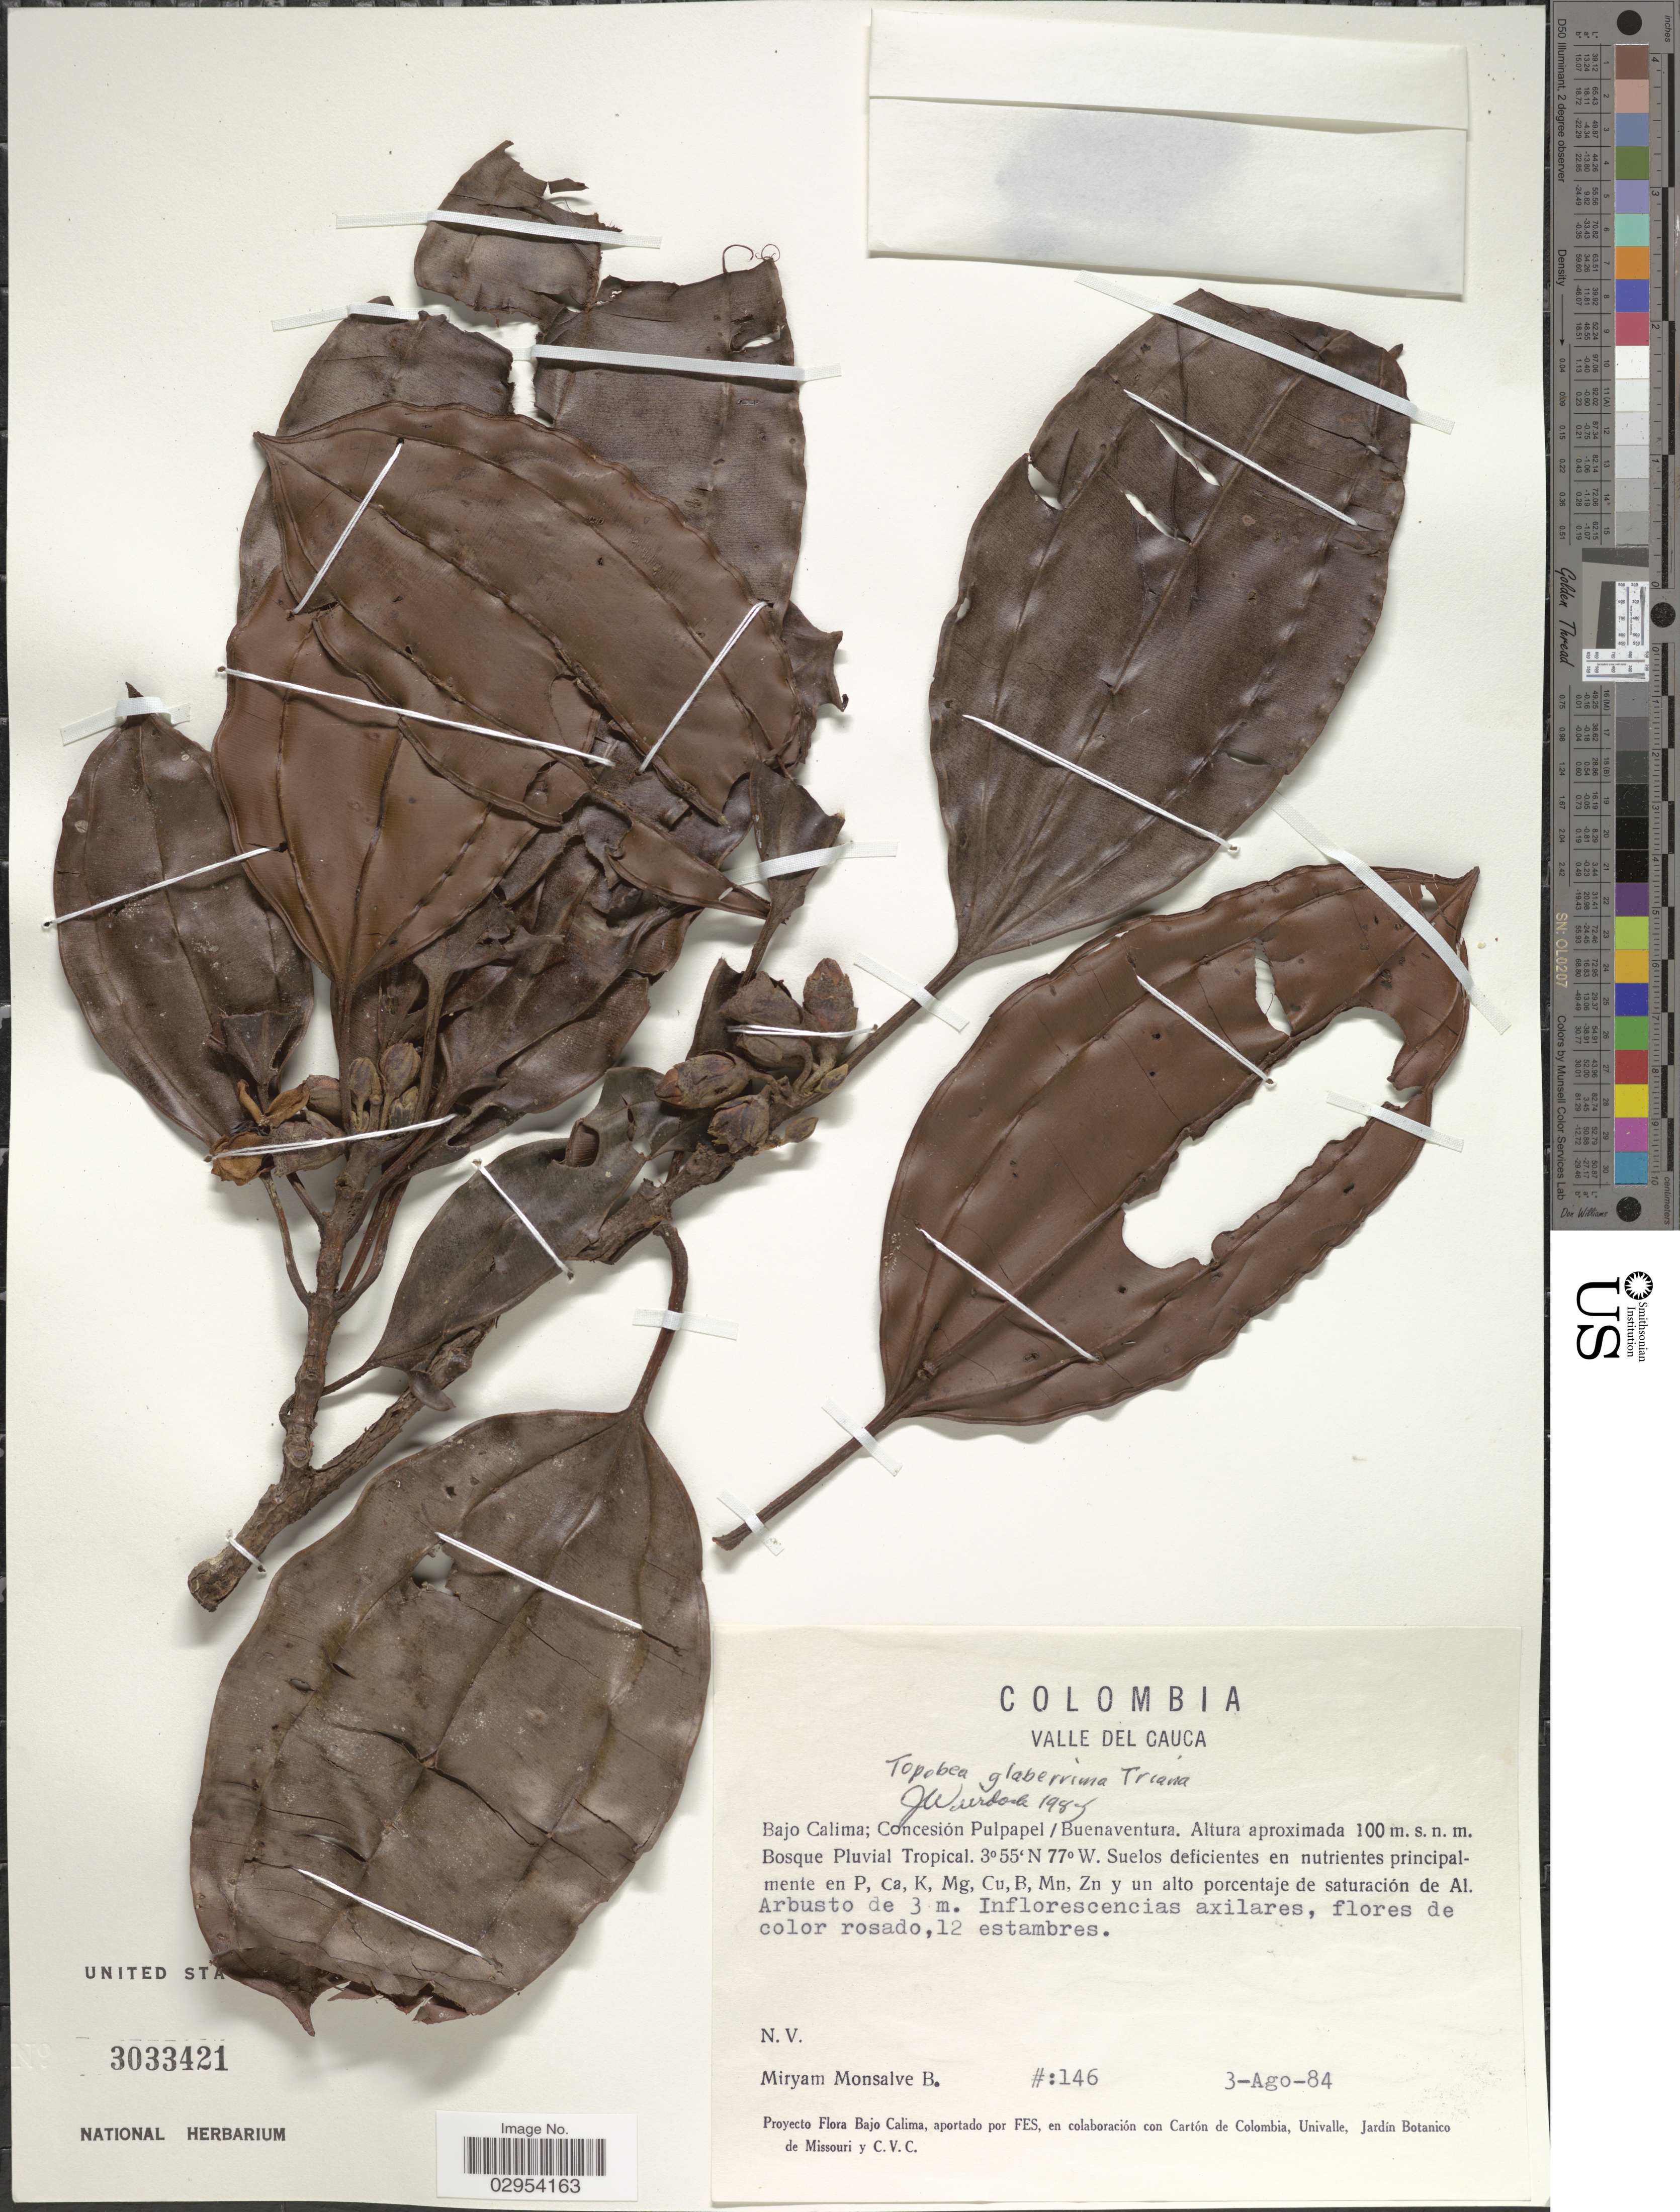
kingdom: Plantae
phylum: Tracheophyta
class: Magnoliopsida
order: Myrtales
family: Melastomataceae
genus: Topobea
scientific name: Topobea glaberrima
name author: Triana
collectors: M. Monsalve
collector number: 146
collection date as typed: Transcribed d/m/y: 3/8/84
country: Colombia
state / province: Valle del Cauca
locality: Bajo Calima; Concesión Pulpapel / Buenaventura.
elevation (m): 100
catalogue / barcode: US 3033421